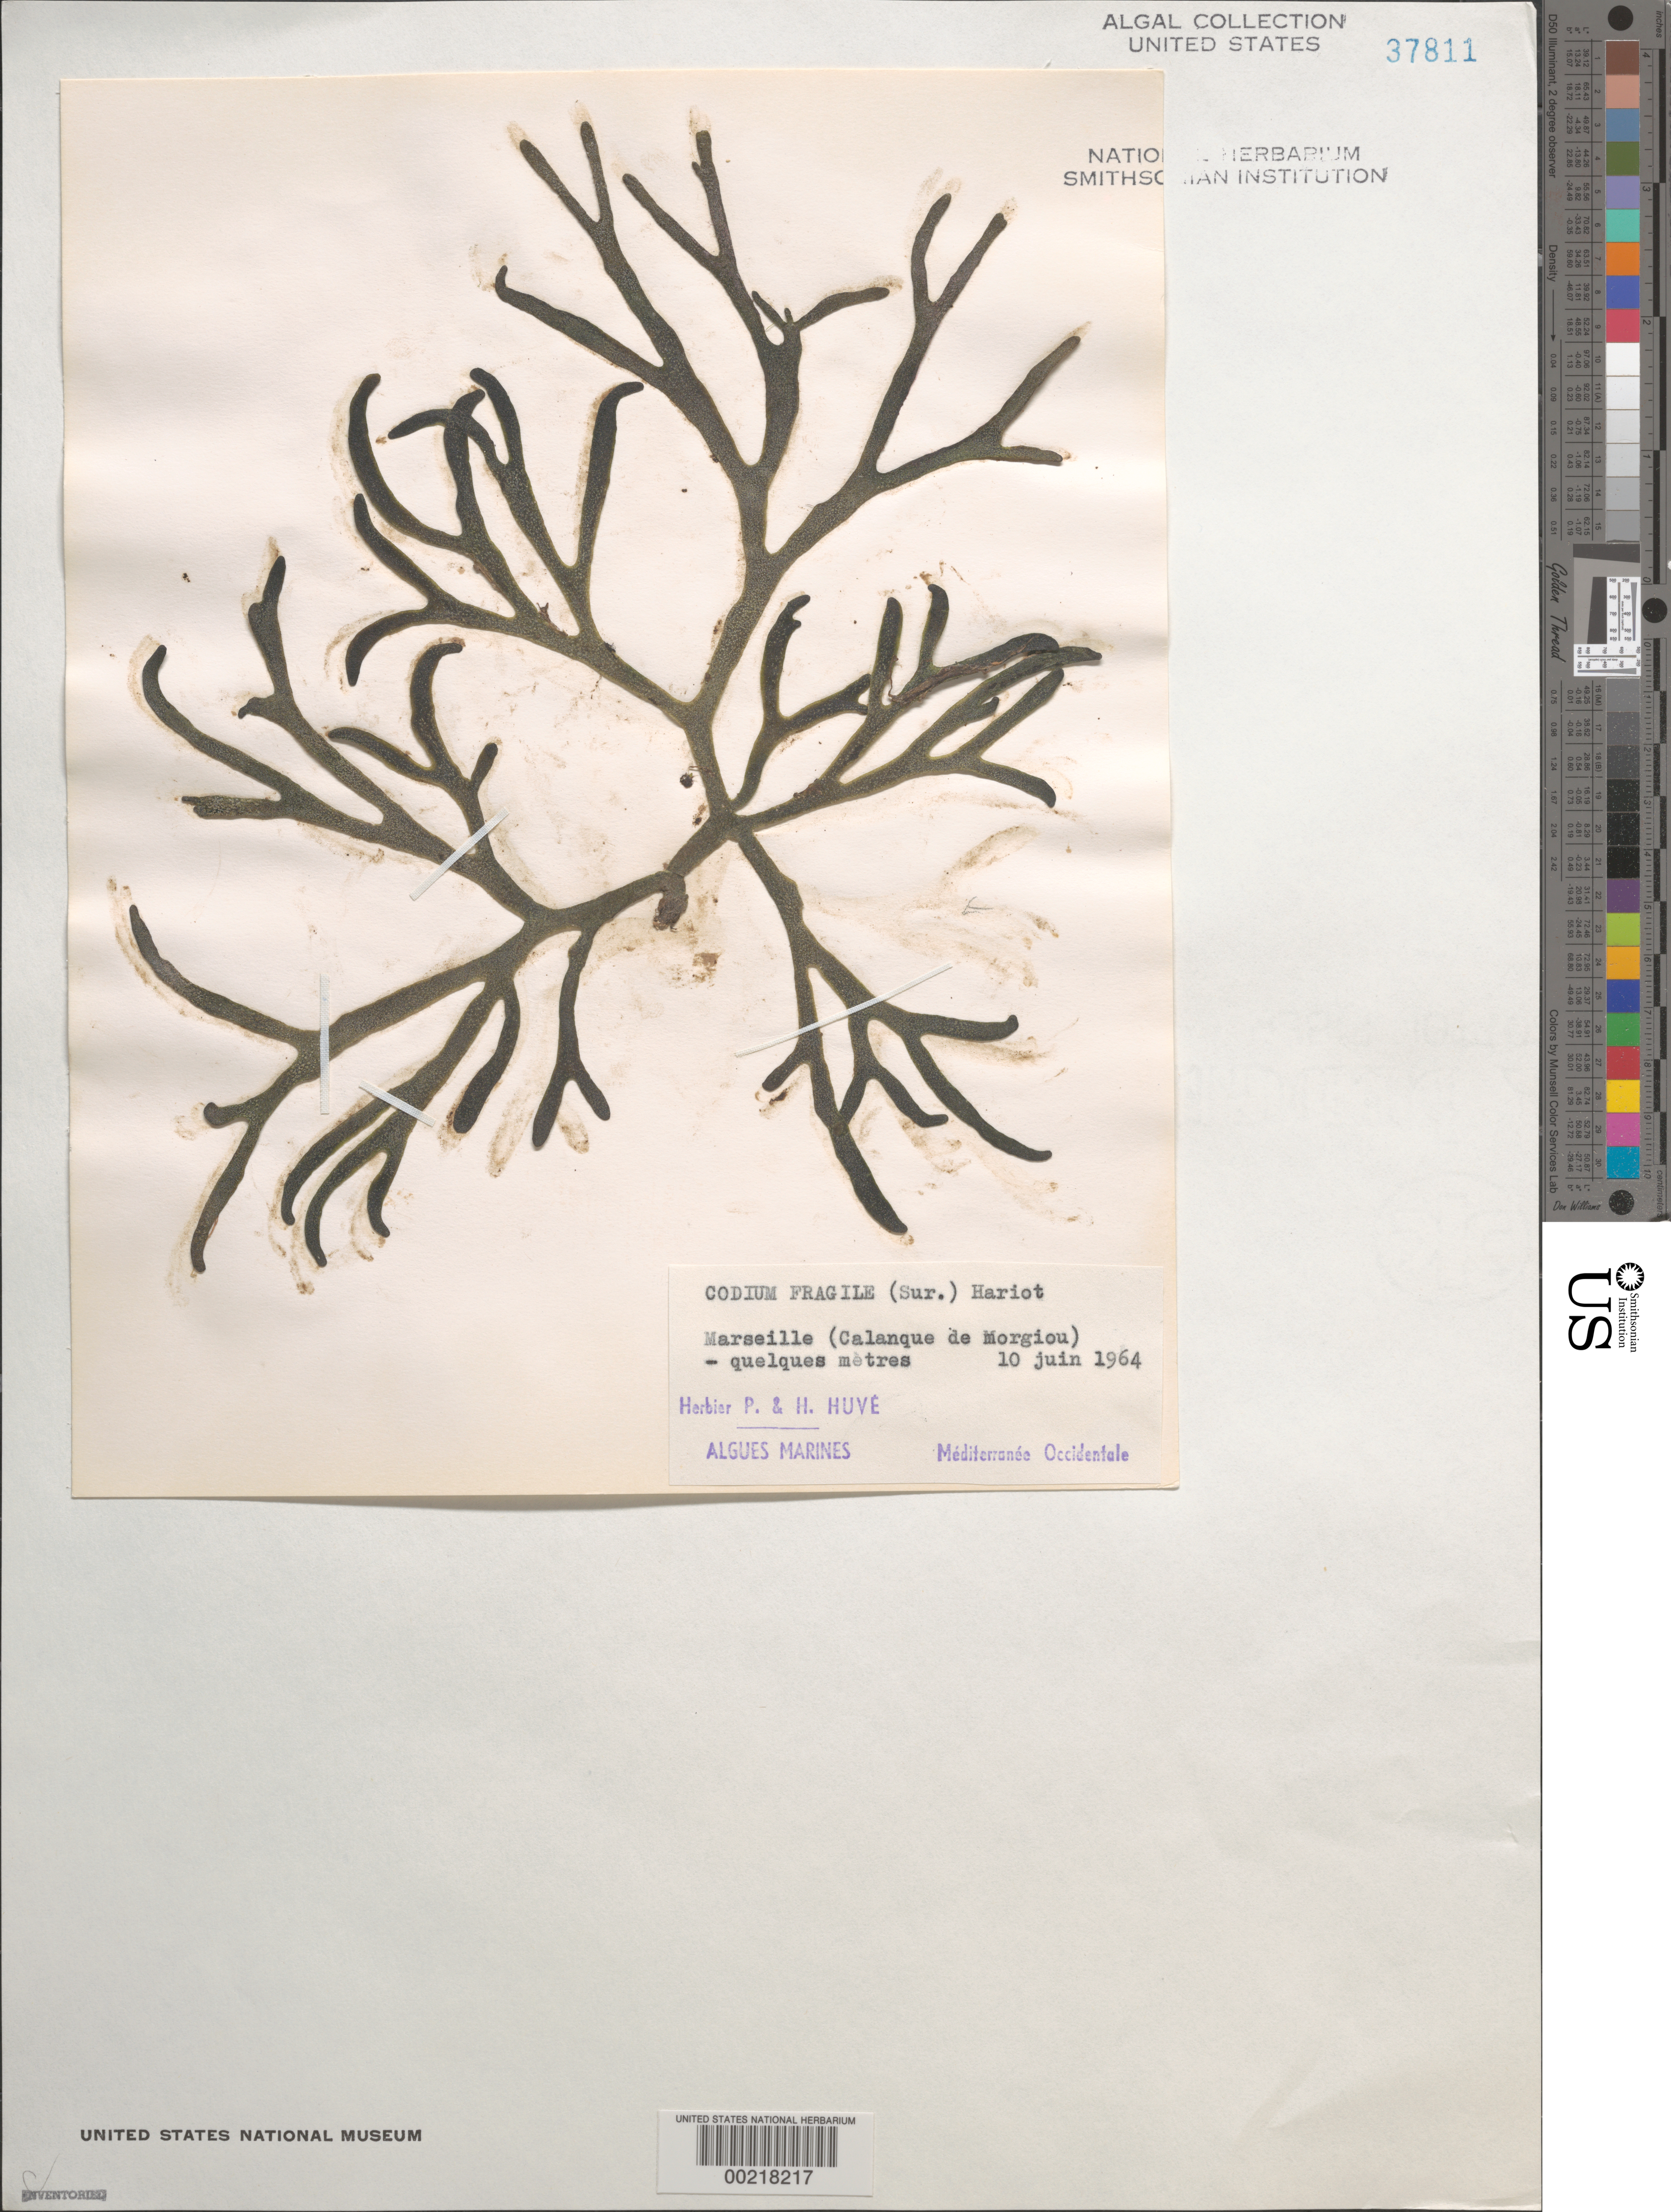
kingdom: Plantae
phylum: Chlorophyta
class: Ulvophyceae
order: Bryopsidales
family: Codiaceae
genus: Codium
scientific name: Codium fragile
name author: (Suringar) P. Hariot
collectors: P. Huve & H. Huve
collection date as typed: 10 Jun 1964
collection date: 1964-06-10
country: France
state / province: Provence-Alpes-Côte d'Azur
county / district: Bouches-du-Rhône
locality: Marseille, Calanque de Morgiou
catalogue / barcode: US 37811